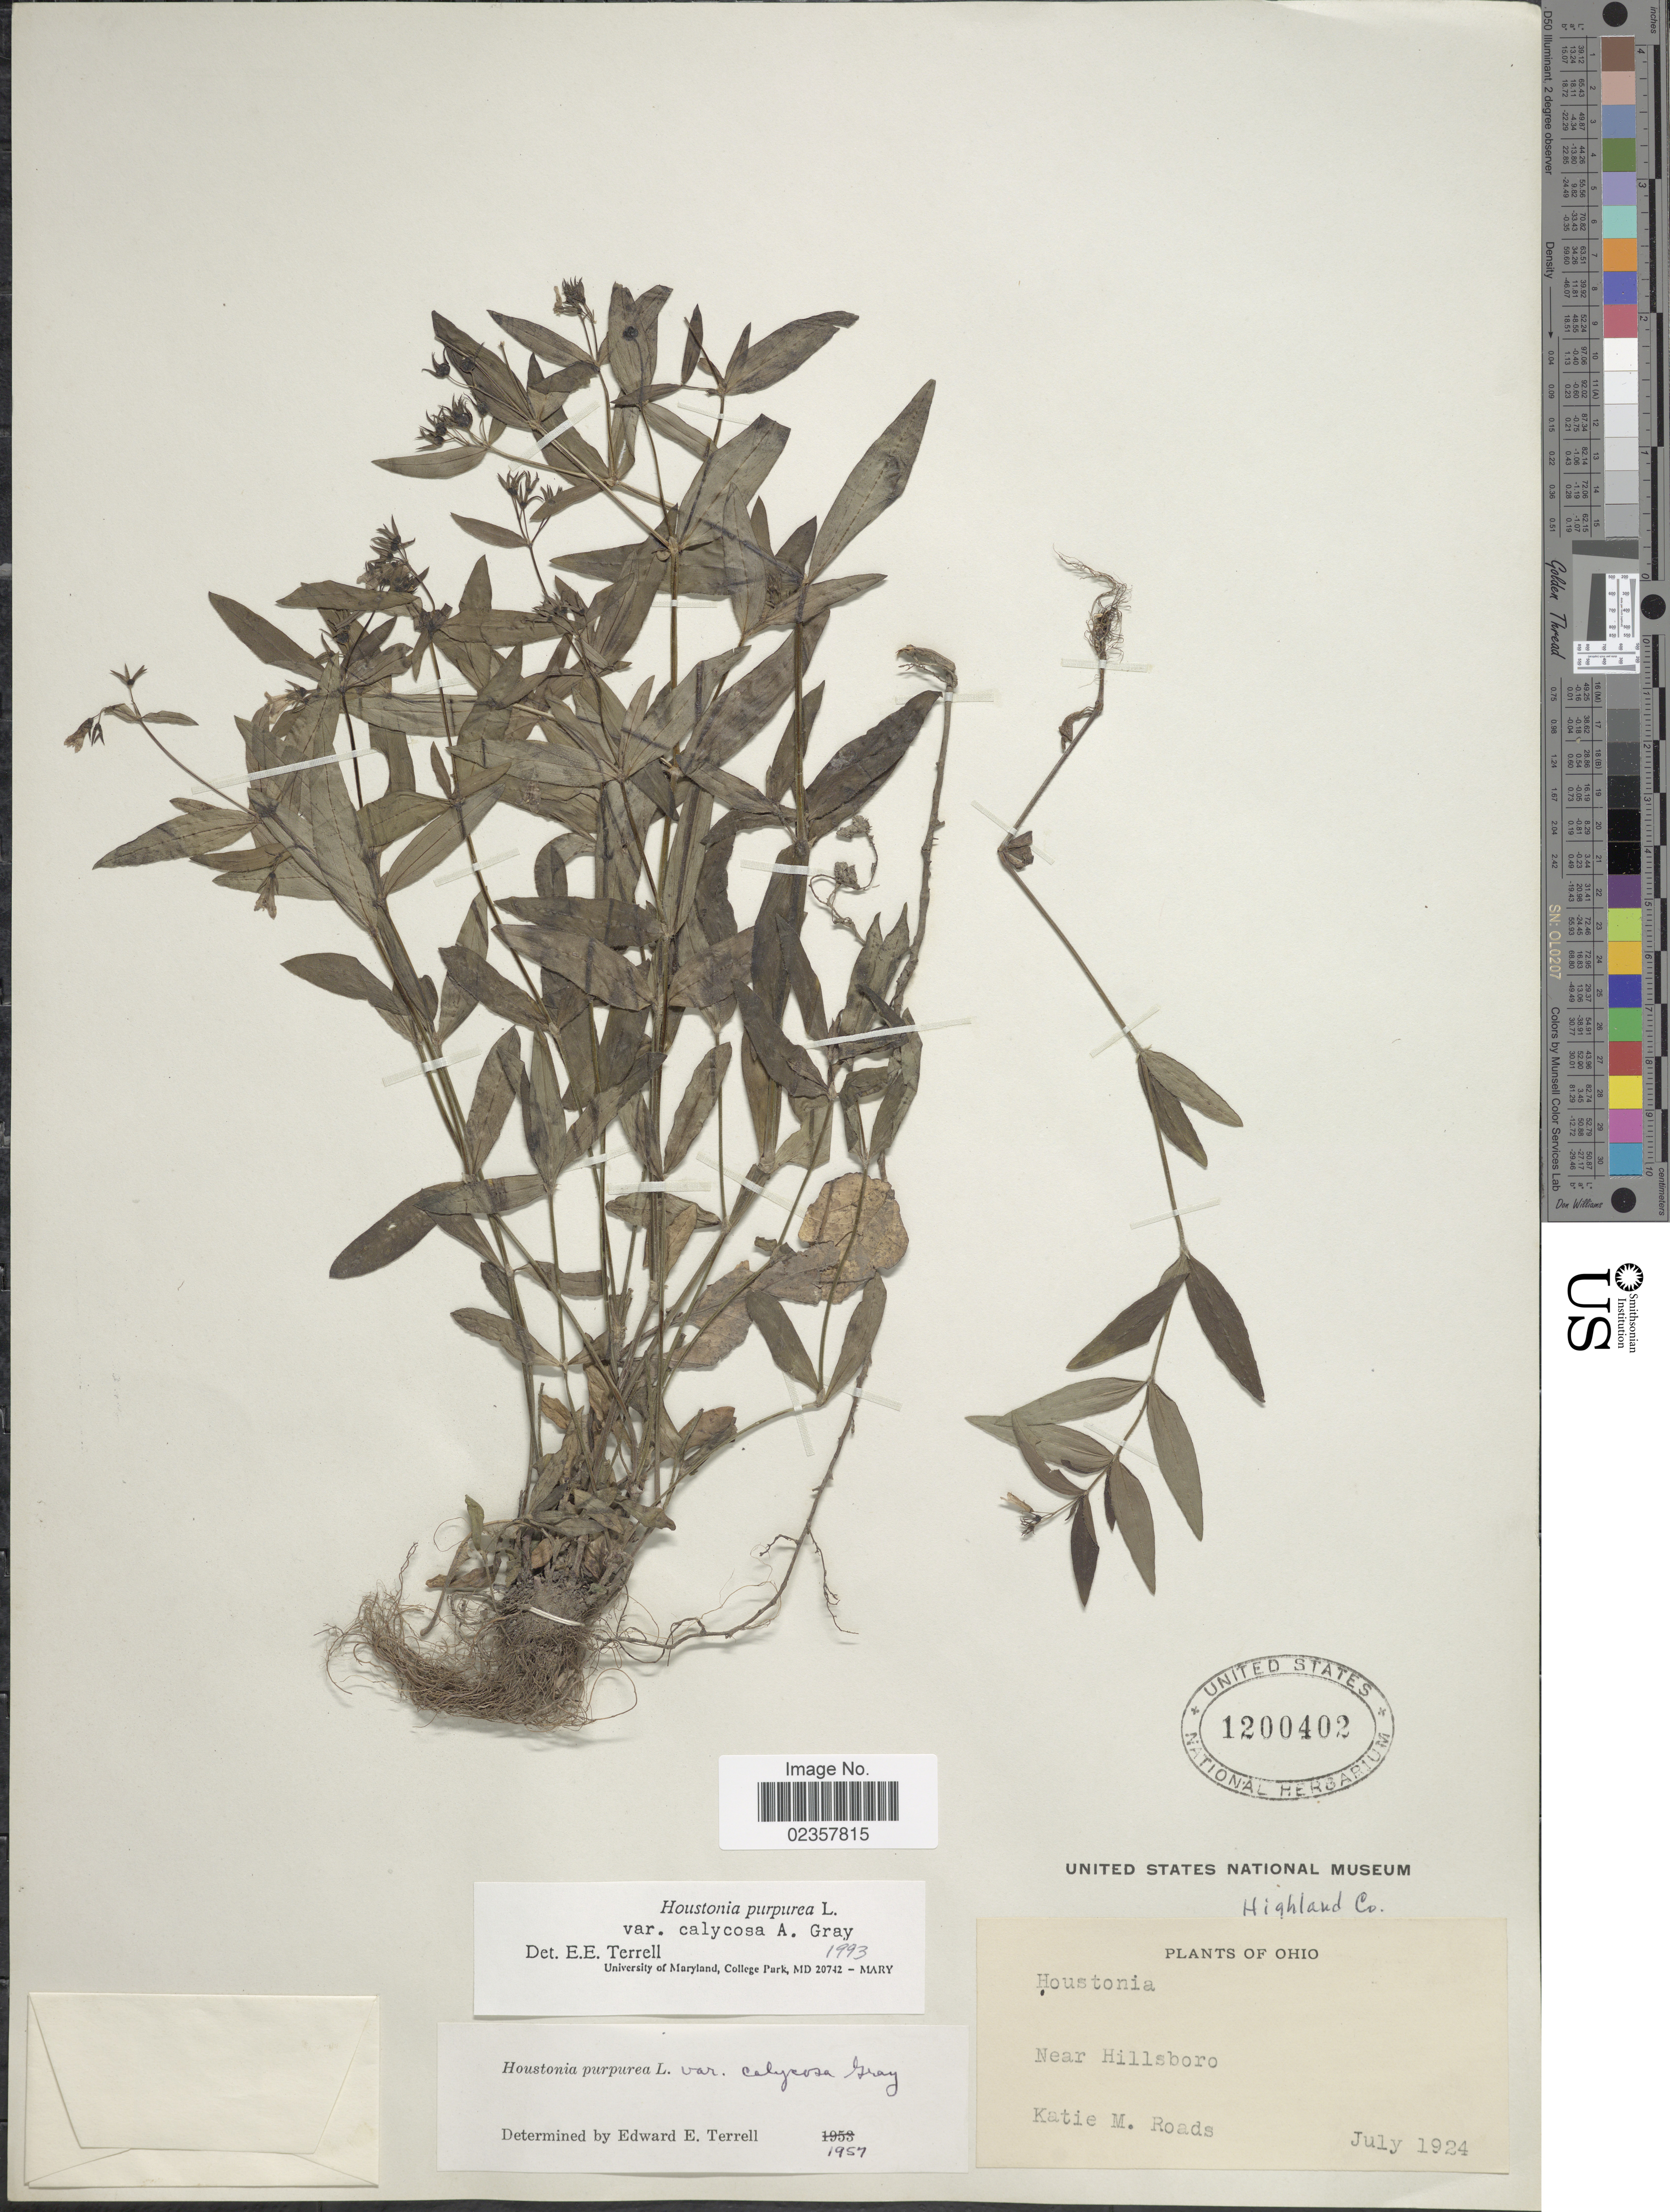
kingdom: Plantae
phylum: Tracheophyta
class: Magnoliopsida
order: Gentianales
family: Rubiaceae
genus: Houstonia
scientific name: Houstonia purpurea var. calycosa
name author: A. Gray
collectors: K. Roads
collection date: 1924-07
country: United States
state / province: Ohio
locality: Near Hillsboro.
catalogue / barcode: US 1200402